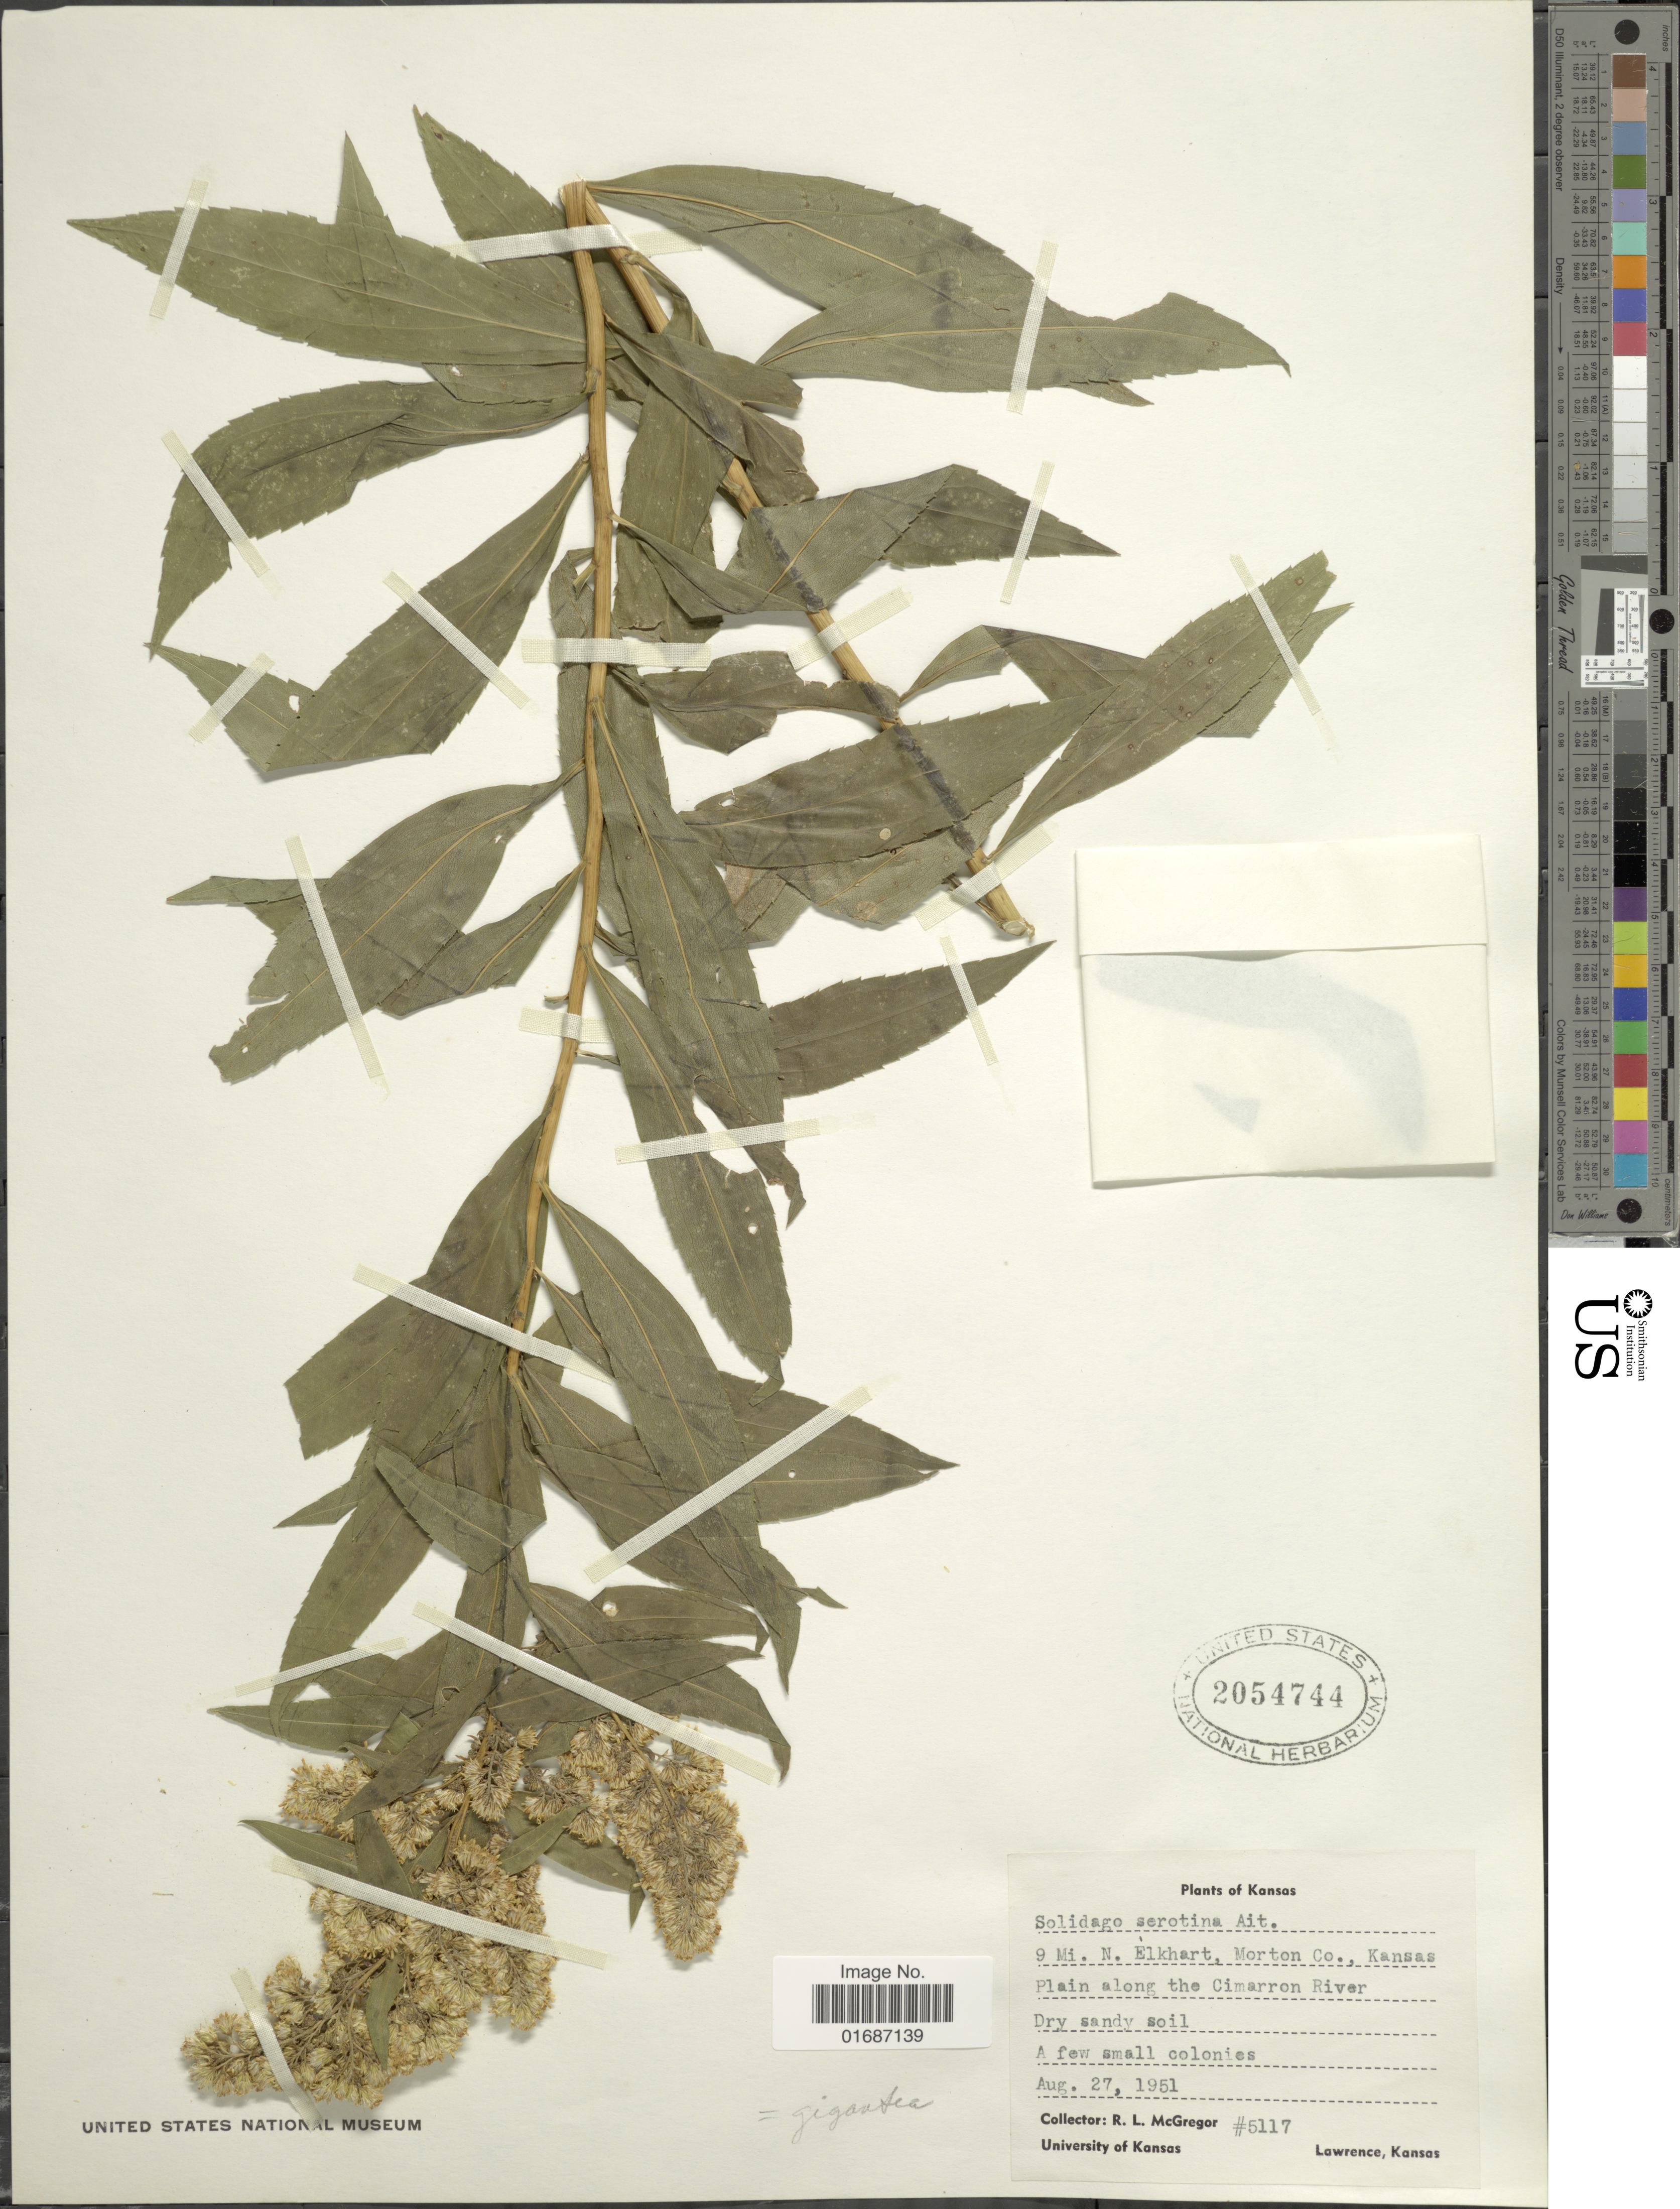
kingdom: Plantae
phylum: Tracheophyta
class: Magnoliopsida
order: Asterales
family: Asteraceae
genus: Solidago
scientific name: Solidago gigantea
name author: Aiton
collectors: R. McGregor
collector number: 517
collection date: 1951-08-27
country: United States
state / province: Kansas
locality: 9 mi. N of Elkhart, Morton Co. Plain along the Cimarron River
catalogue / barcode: US 2054744